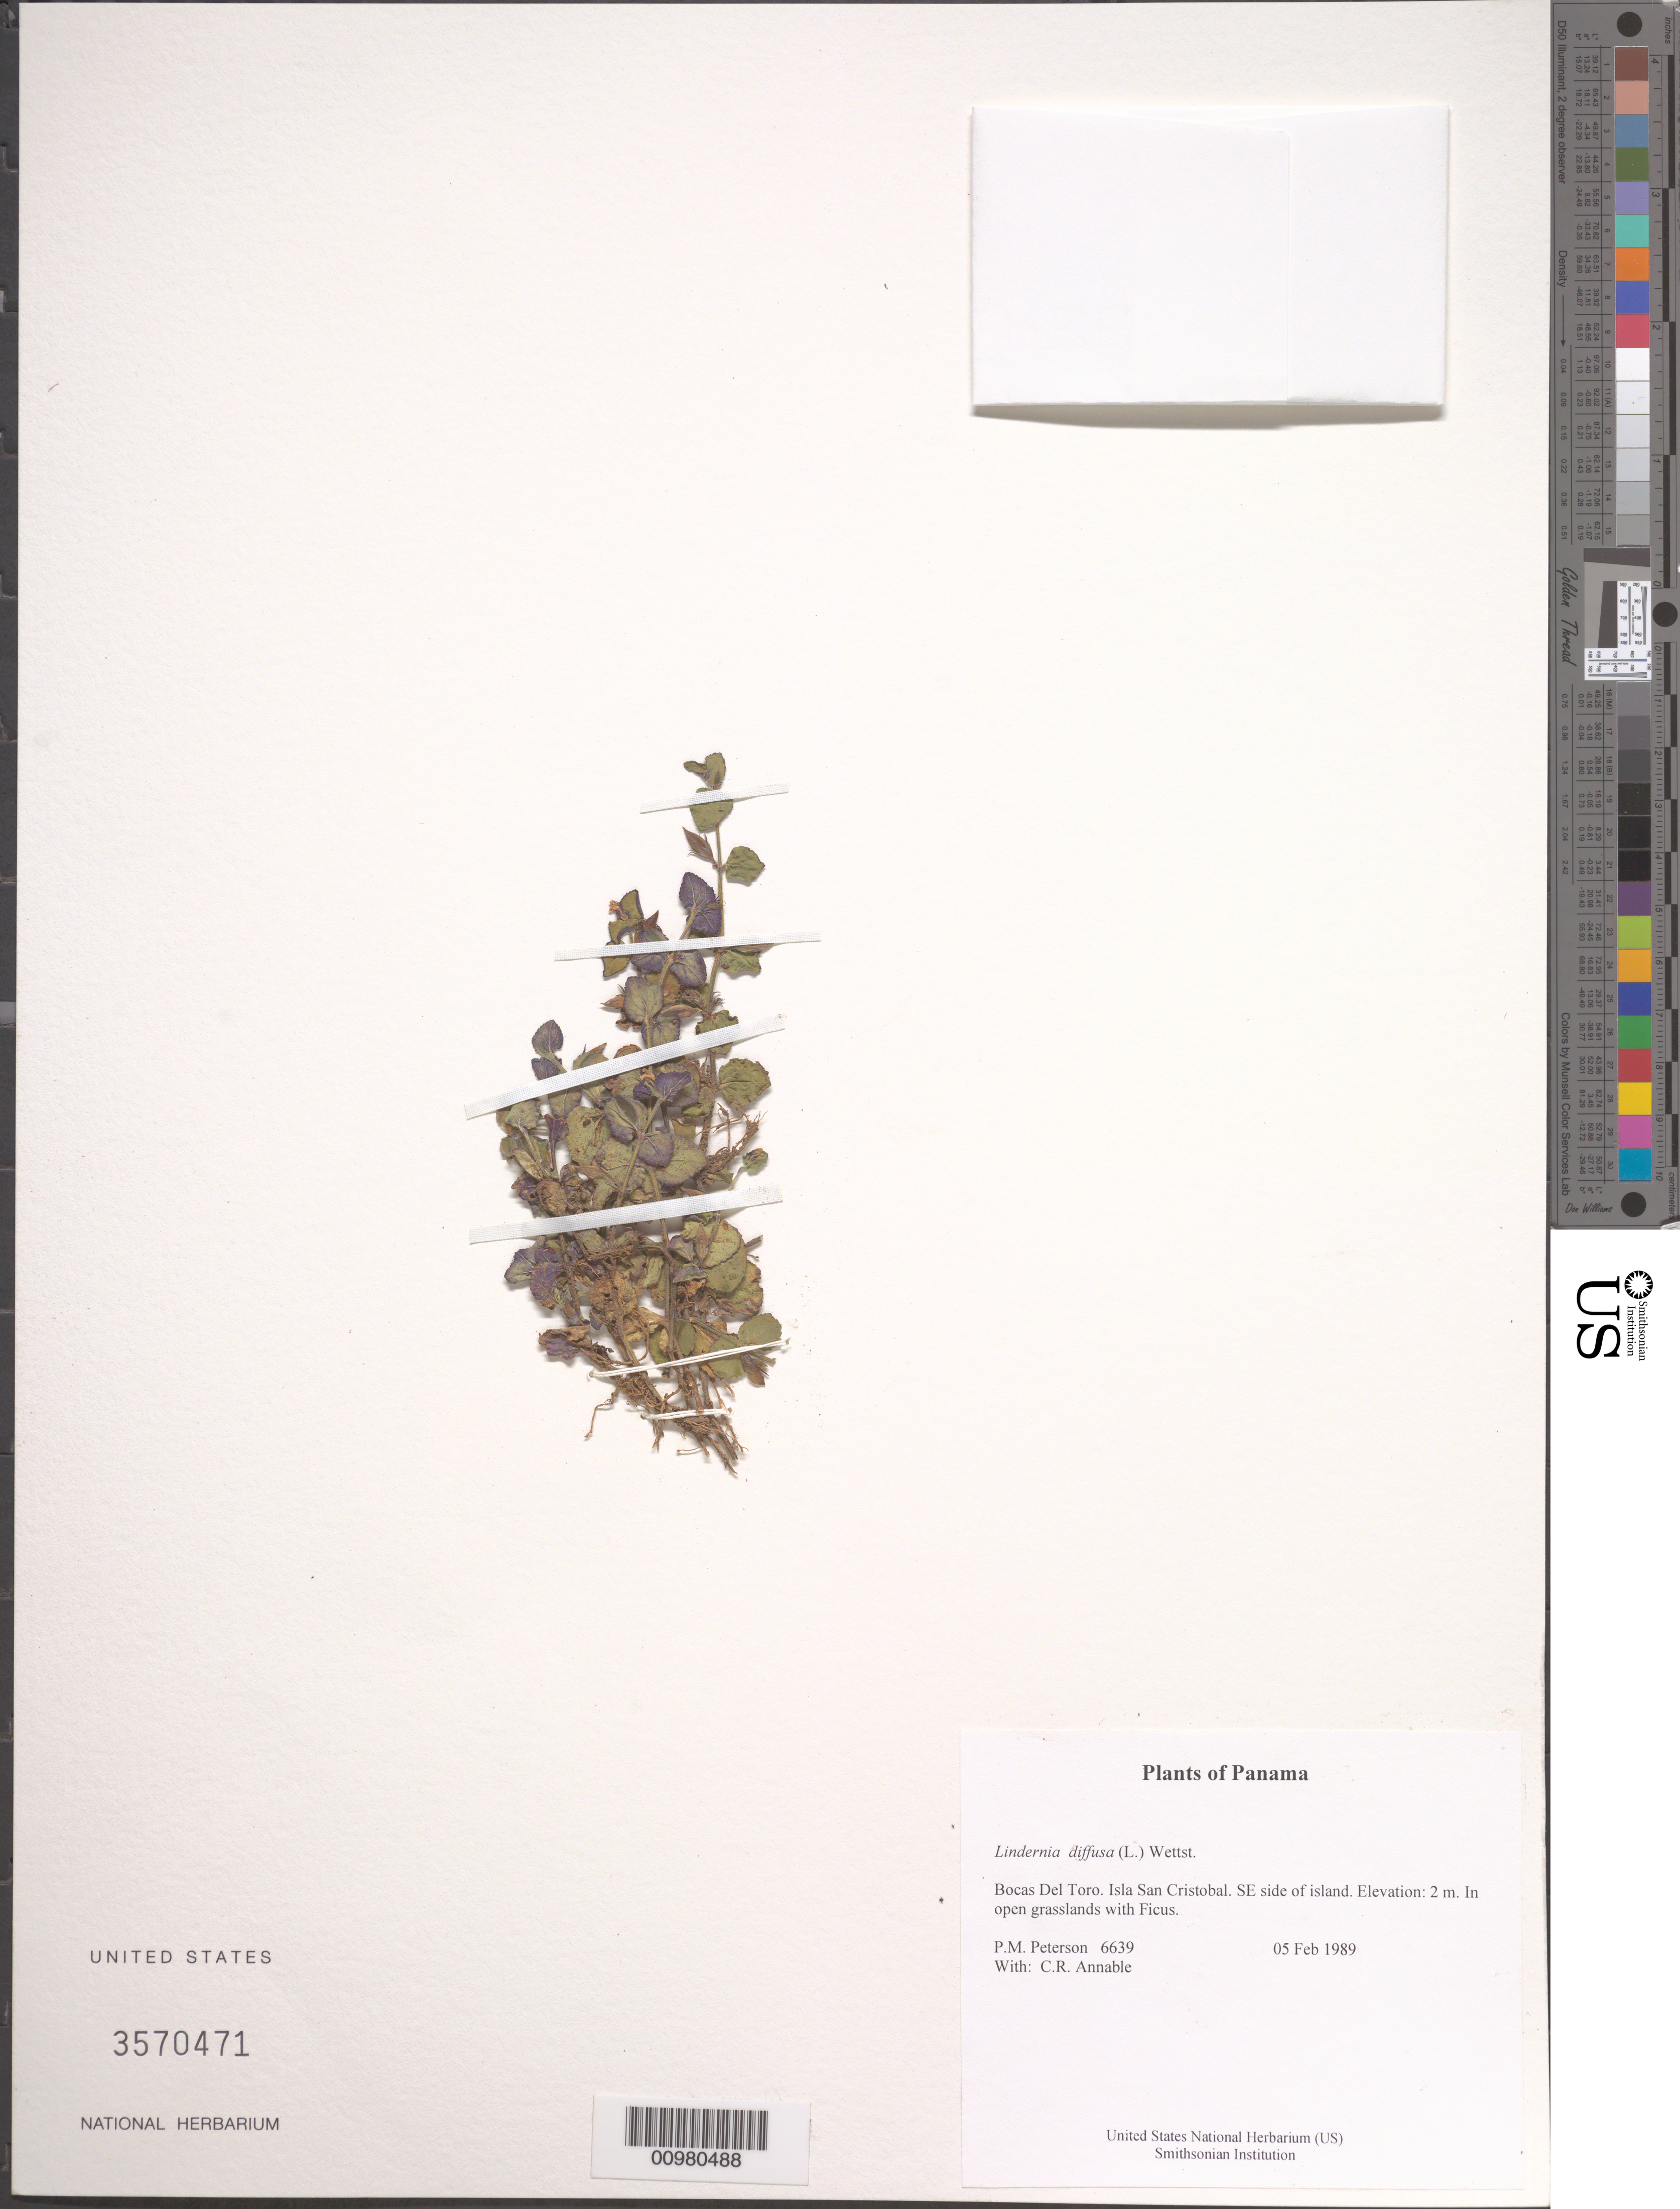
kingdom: Plantae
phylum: Tracheophyta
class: Magnoliopsida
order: Lamiales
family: Linderniaceae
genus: Lindernia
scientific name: Lindernia diffusa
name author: (L.) Wettst.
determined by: Strong, M. T., (US), Smithsonian Institution - National Museum of Natural History (UNITED STATES)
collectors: P. M. Peterson & C. R. Annable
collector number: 06639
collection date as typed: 05 Feb 1989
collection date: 1989-02-05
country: Panama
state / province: Bocas del Toro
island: San Cristobal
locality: SE side of island.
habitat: In open grasslands with Ficus.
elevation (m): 2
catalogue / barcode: US 3570471